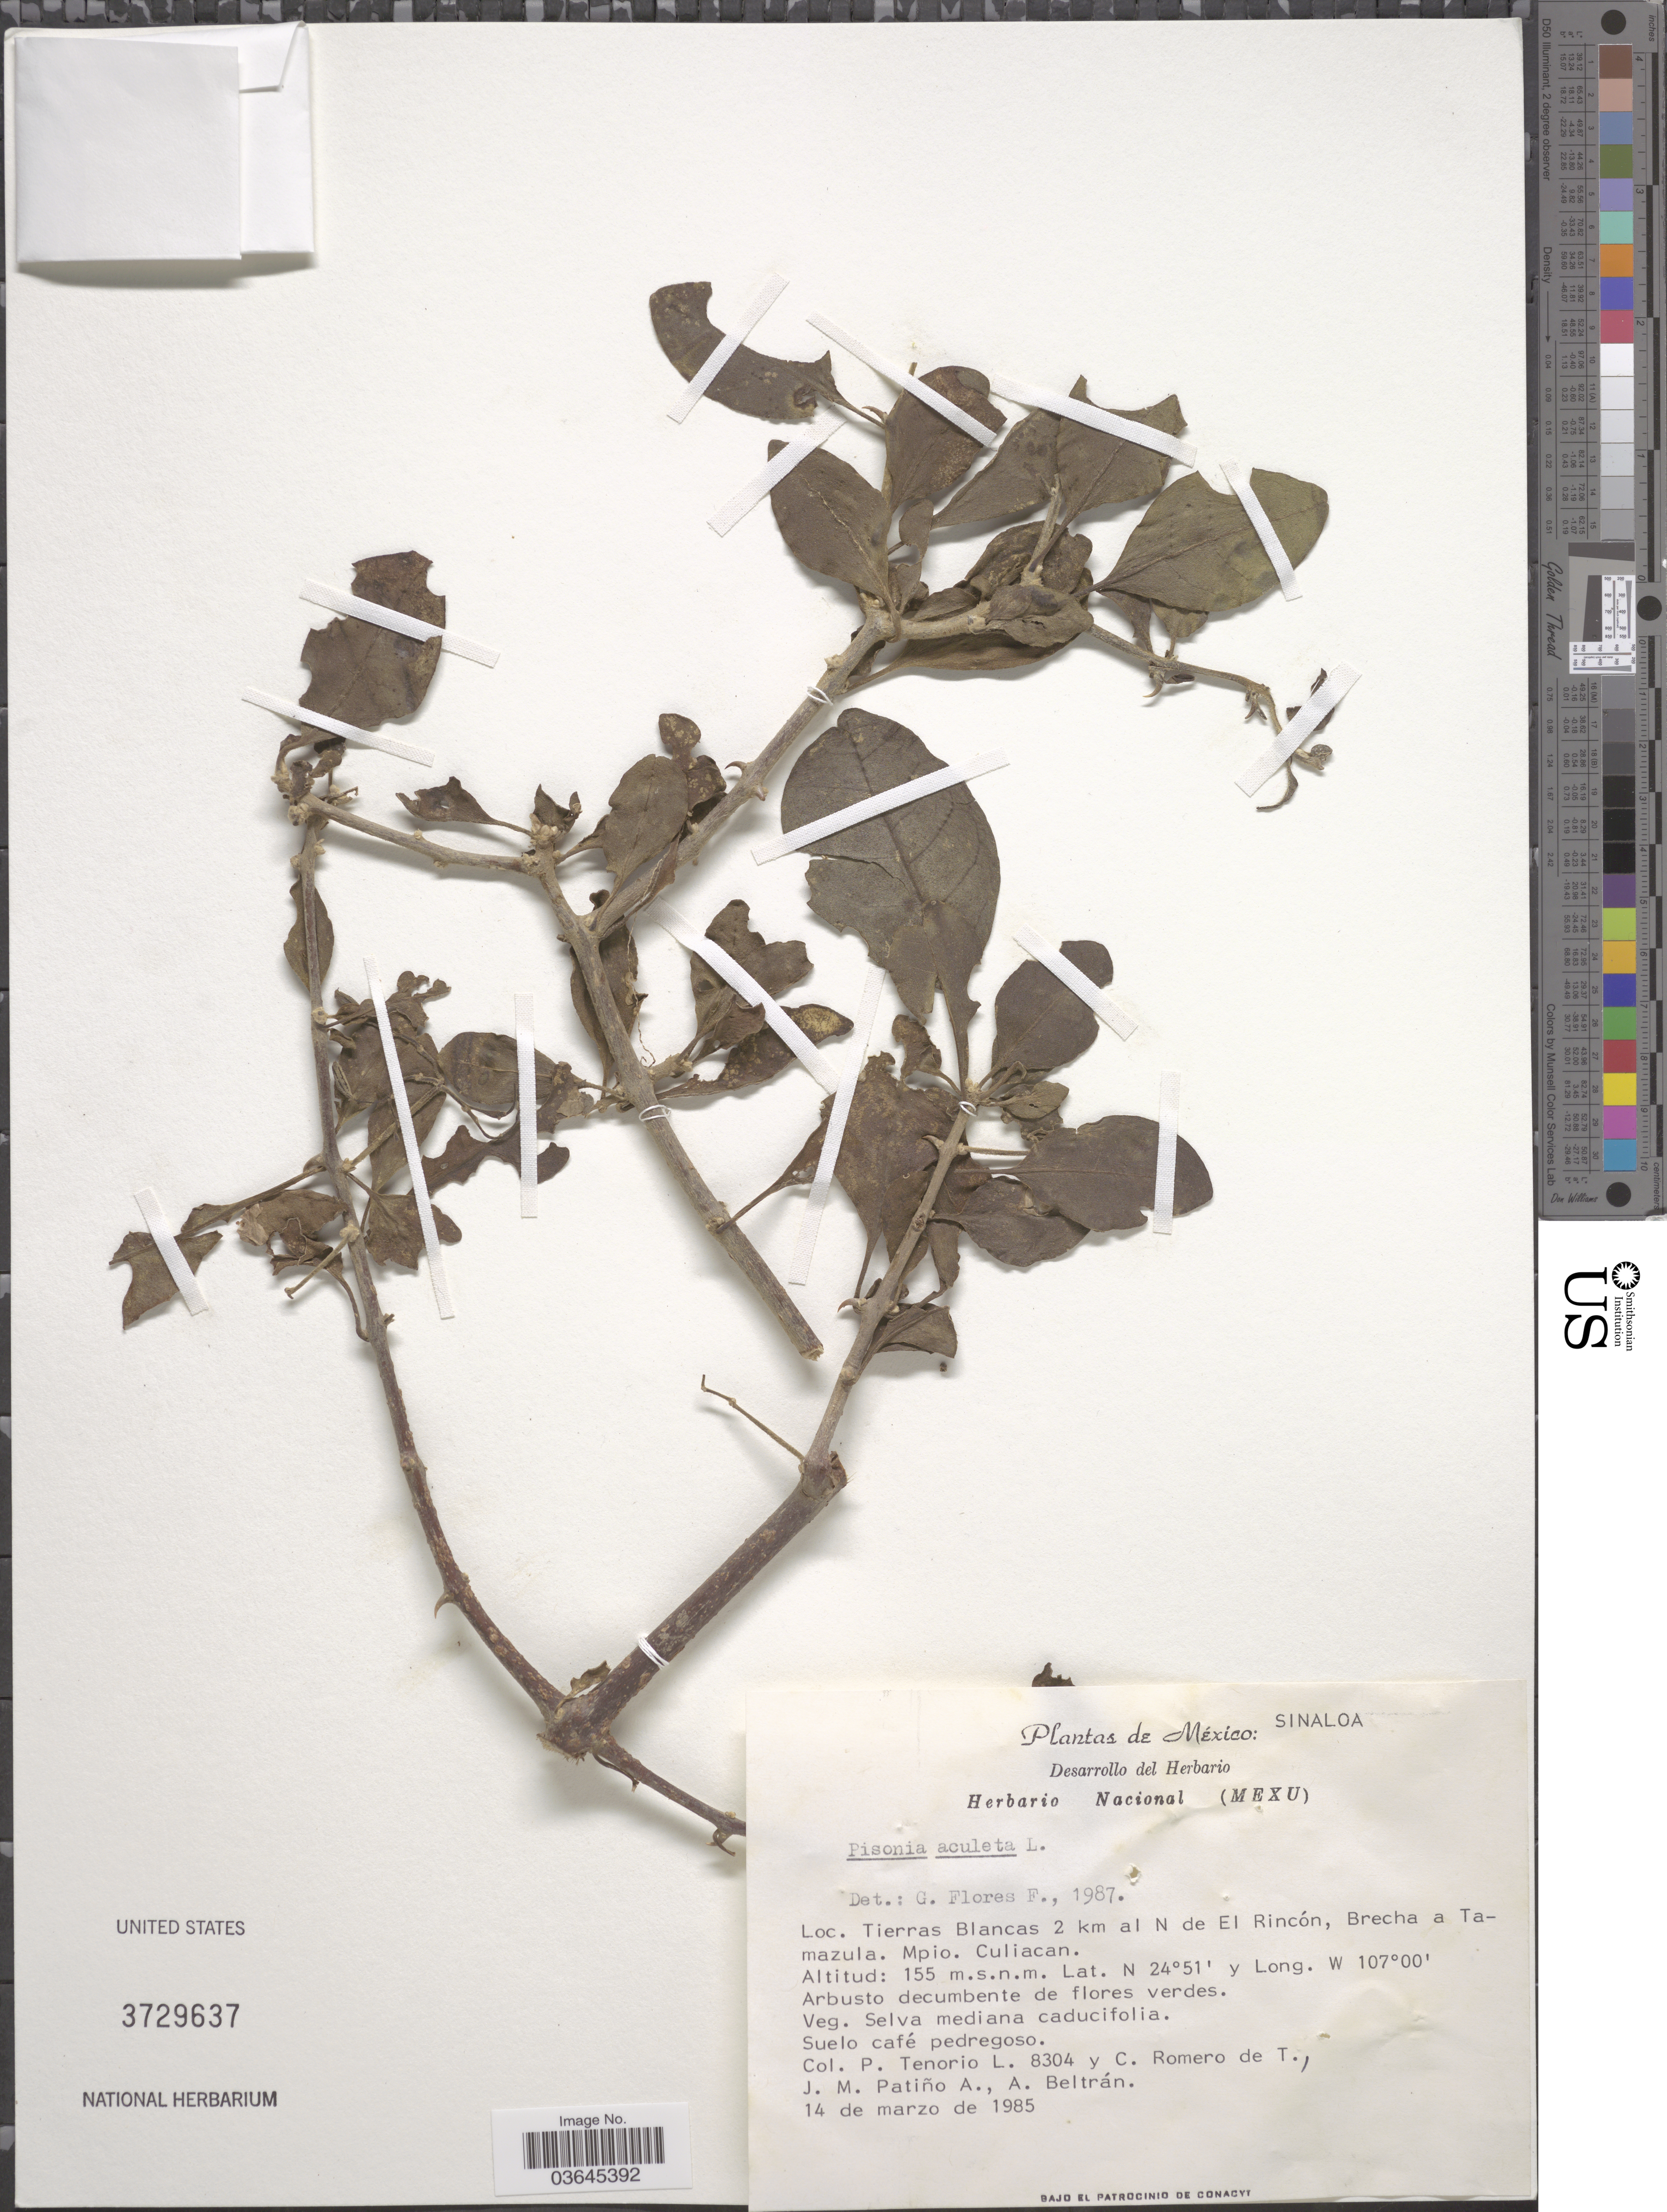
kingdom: Plantae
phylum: Tracheophyta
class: Magnoliopsida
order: Caryophyllales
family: Nyctaginaceae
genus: Pisonia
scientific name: Pisonia aculeata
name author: L.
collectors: P. Tenorio L., C. Romero de T., J. Patiño A. & A. Beltran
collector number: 8304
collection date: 1985-03-14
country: Mexico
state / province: Sinaloa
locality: Tierras Blancas 2 km al N de El Rincón, Brecha a Tamazula. Mpio. Culiacan.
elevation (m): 155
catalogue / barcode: US 3729637